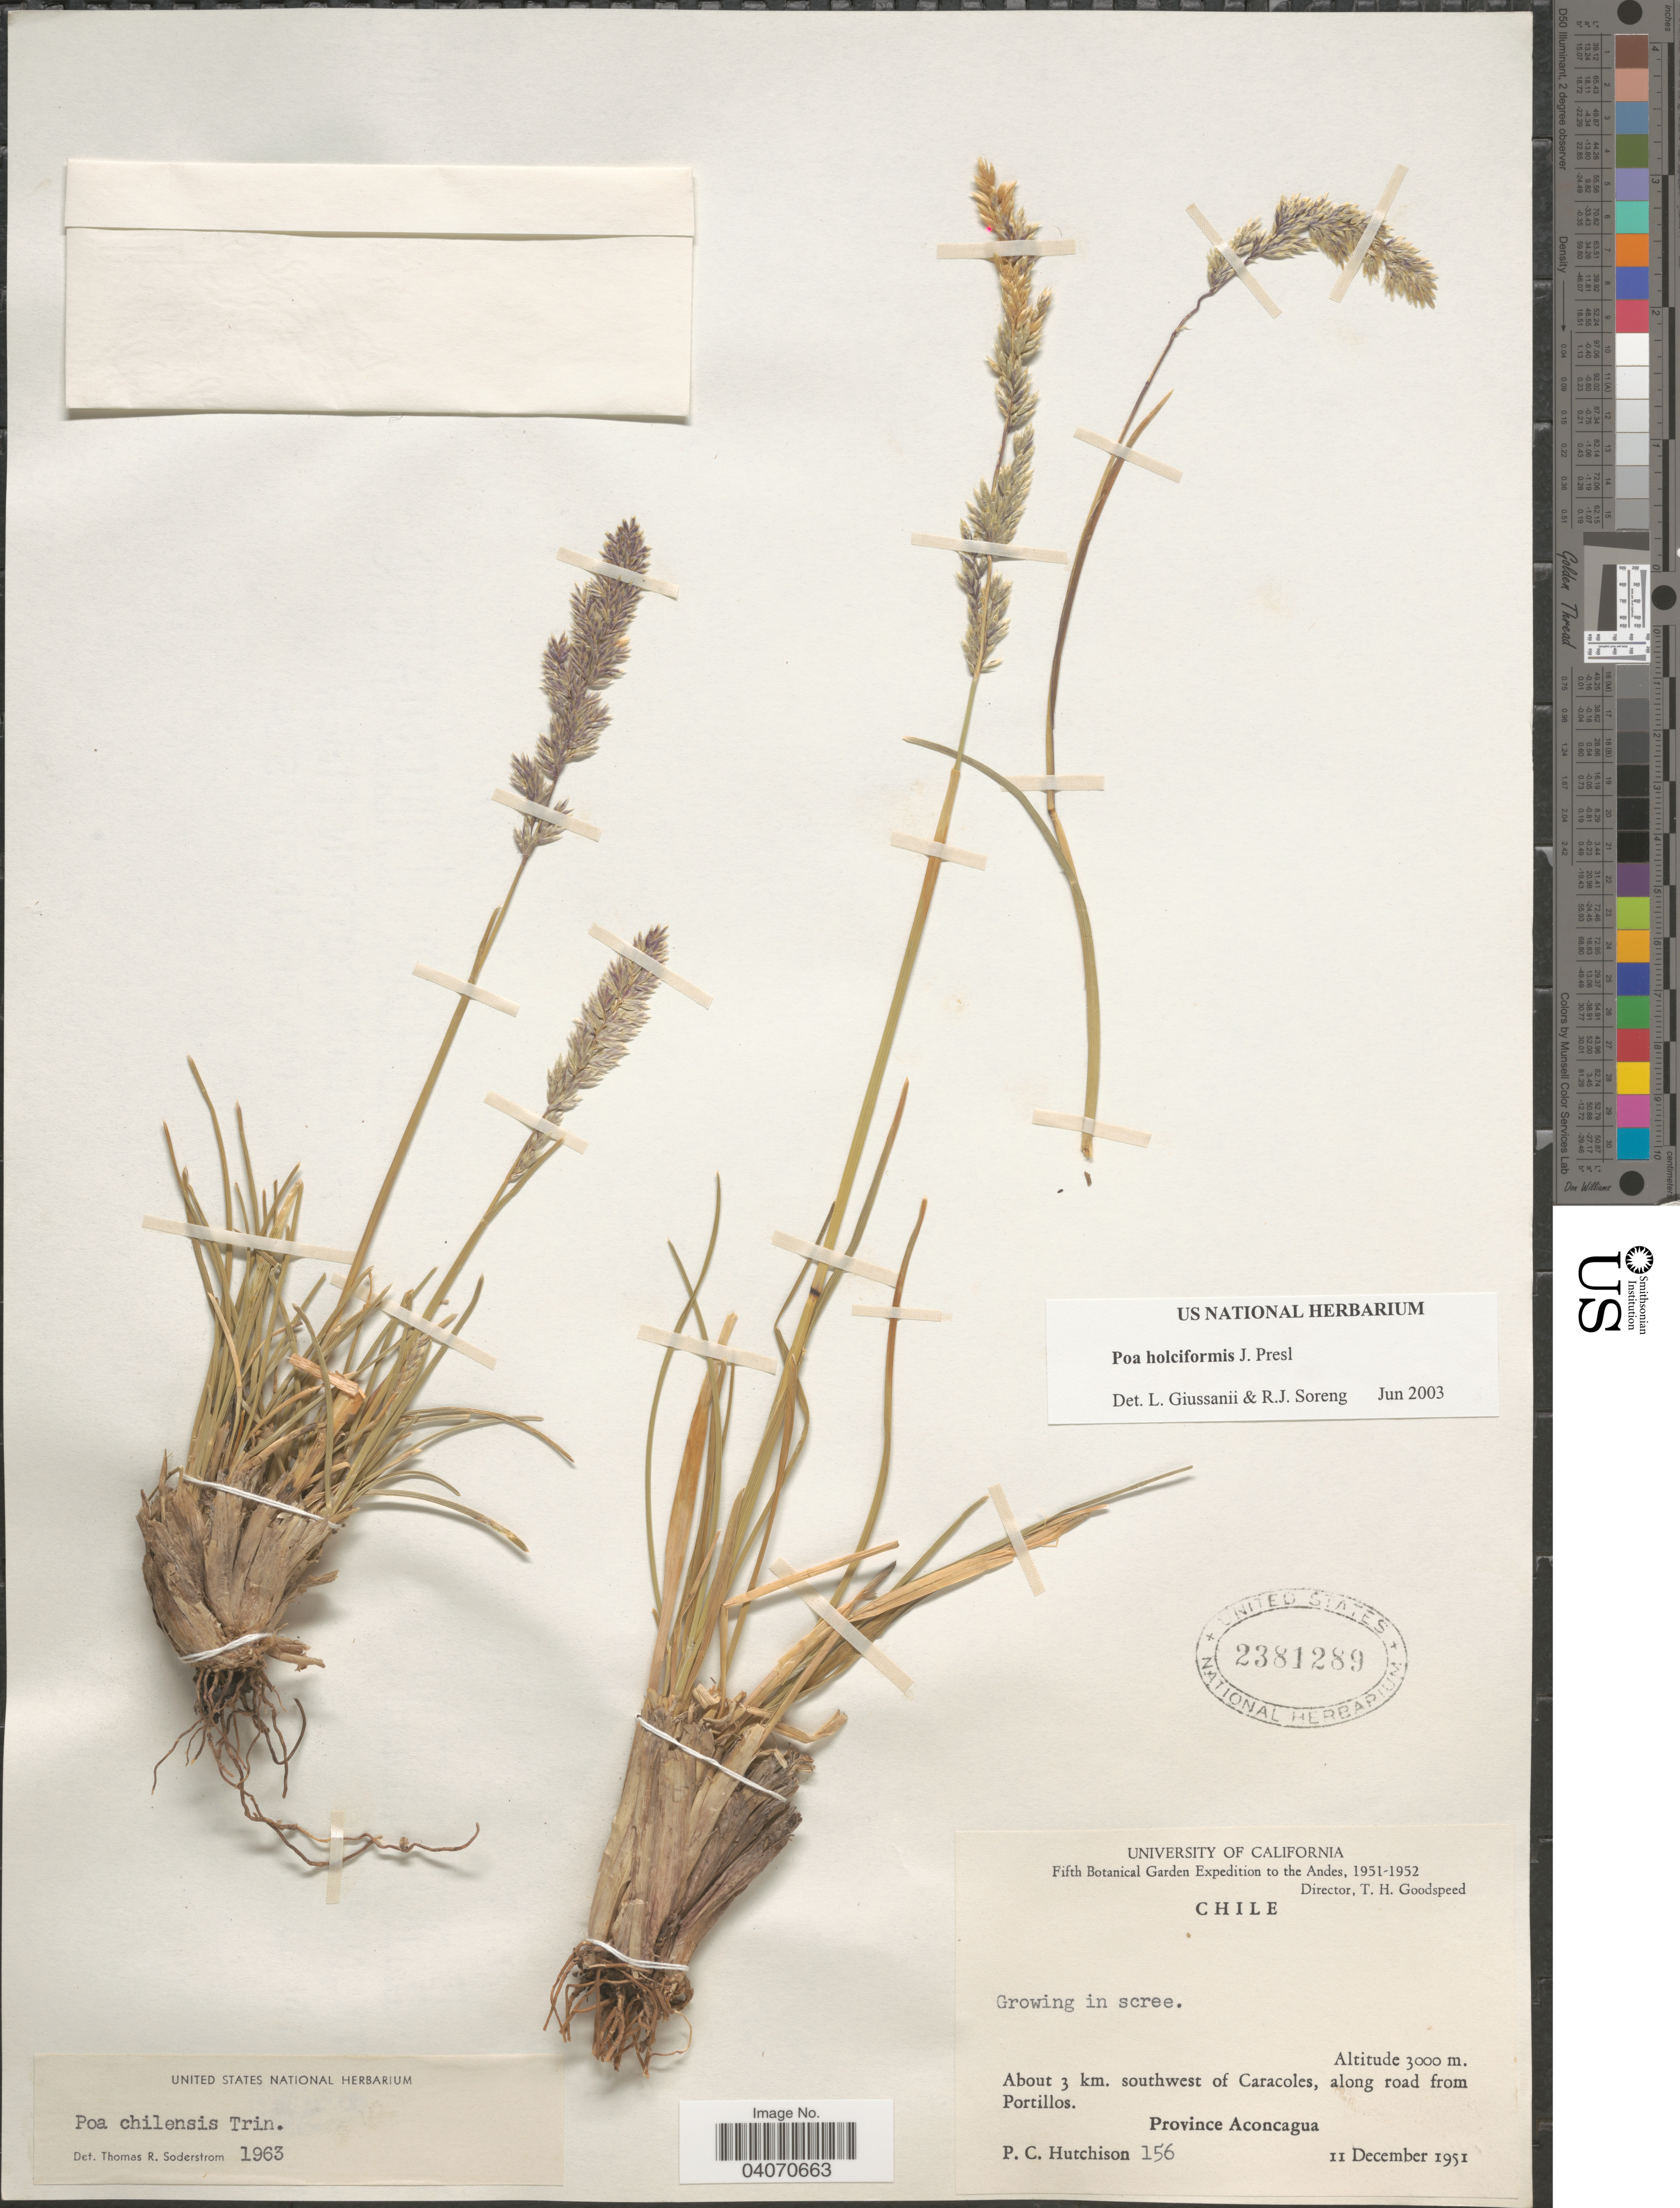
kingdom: Plantae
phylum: Tracheophyta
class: Liliopsida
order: Poales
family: Poaceae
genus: Poa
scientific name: Poa holciformis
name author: J. Presl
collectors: P. C. Hutchison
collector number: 156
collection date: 1951-12-11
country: Chile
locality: Fifth Botanical Garden Expedition to the Andes, 1951-1952. About 3 km. southwest of Caracoles, along road from Portillos. Province Aconcagua.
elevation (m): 3000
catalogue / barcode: US 2381289